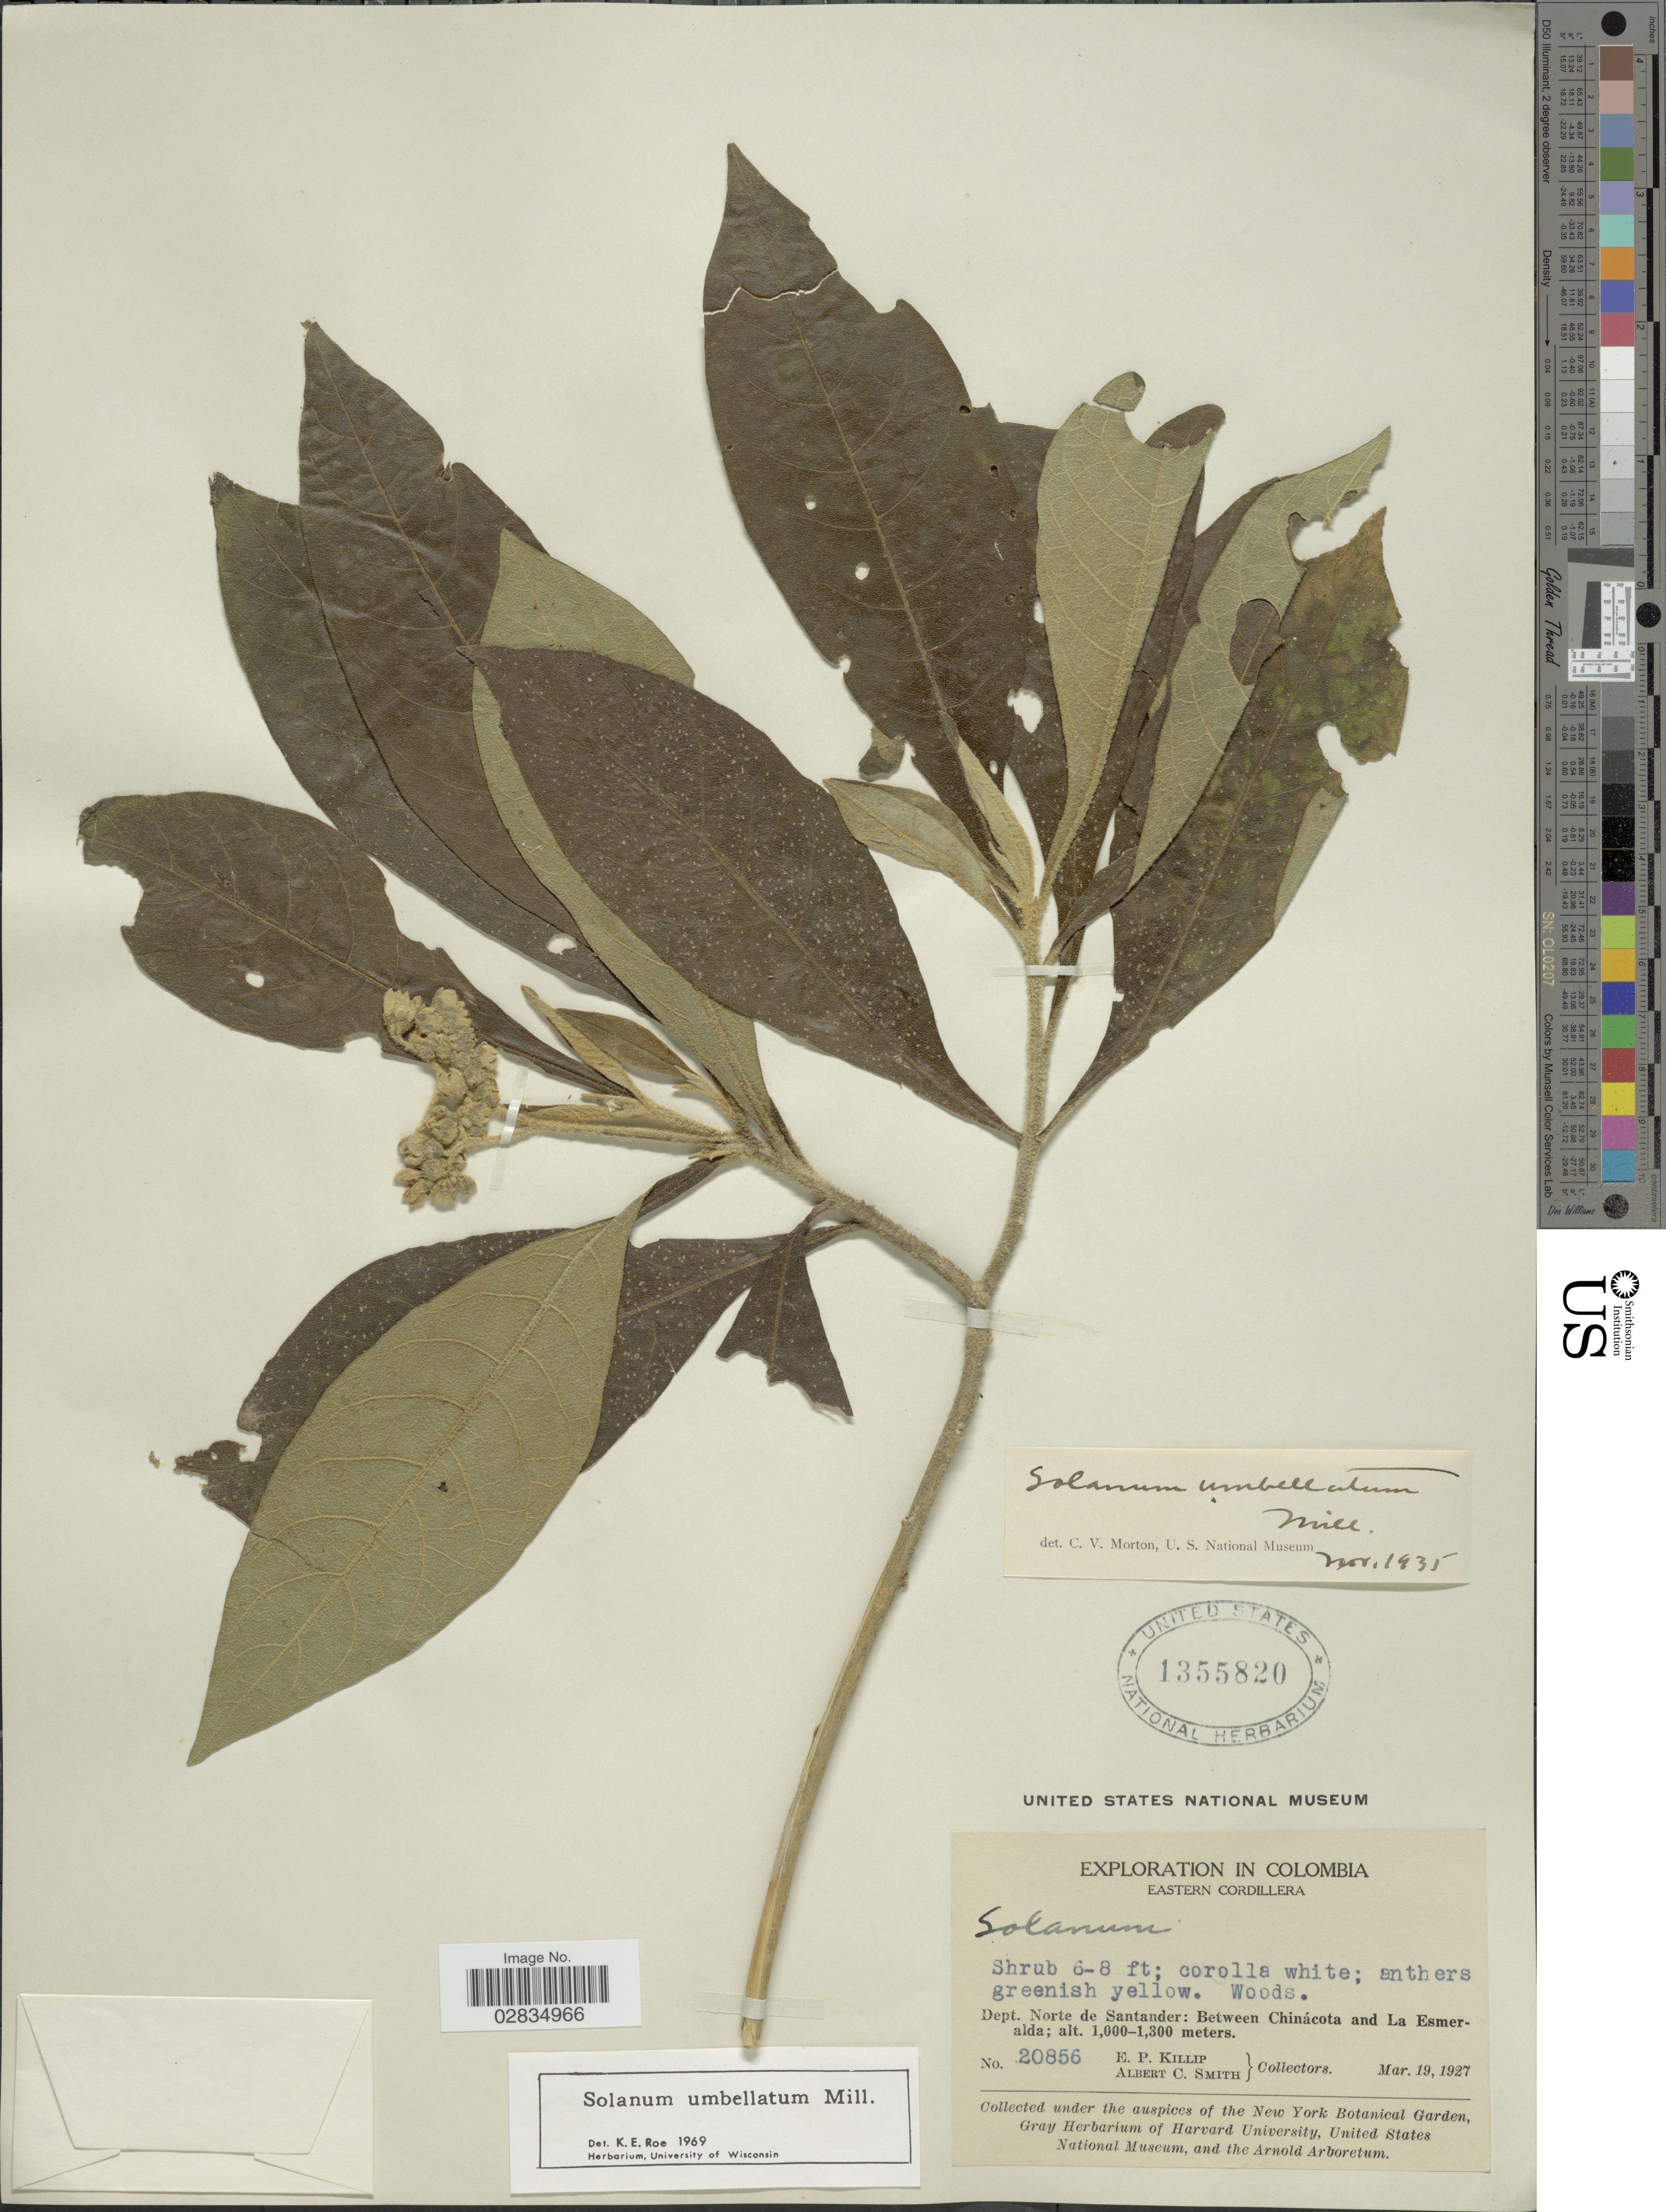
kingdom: Plantae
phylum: Tracheophyta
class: Magnoliopsida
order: Solanales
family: Solanaceae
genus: Solanum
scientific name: Solanum umbellatum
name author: Mill.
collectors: E. P. Killip & A. C. Smith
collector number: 20856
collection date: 1927-03-19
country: Colombia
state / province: Norte de Santander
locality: Eastern Cordillera, Between Chinácota and La Esmeralda.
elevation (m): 1000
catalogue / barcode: US 1355820